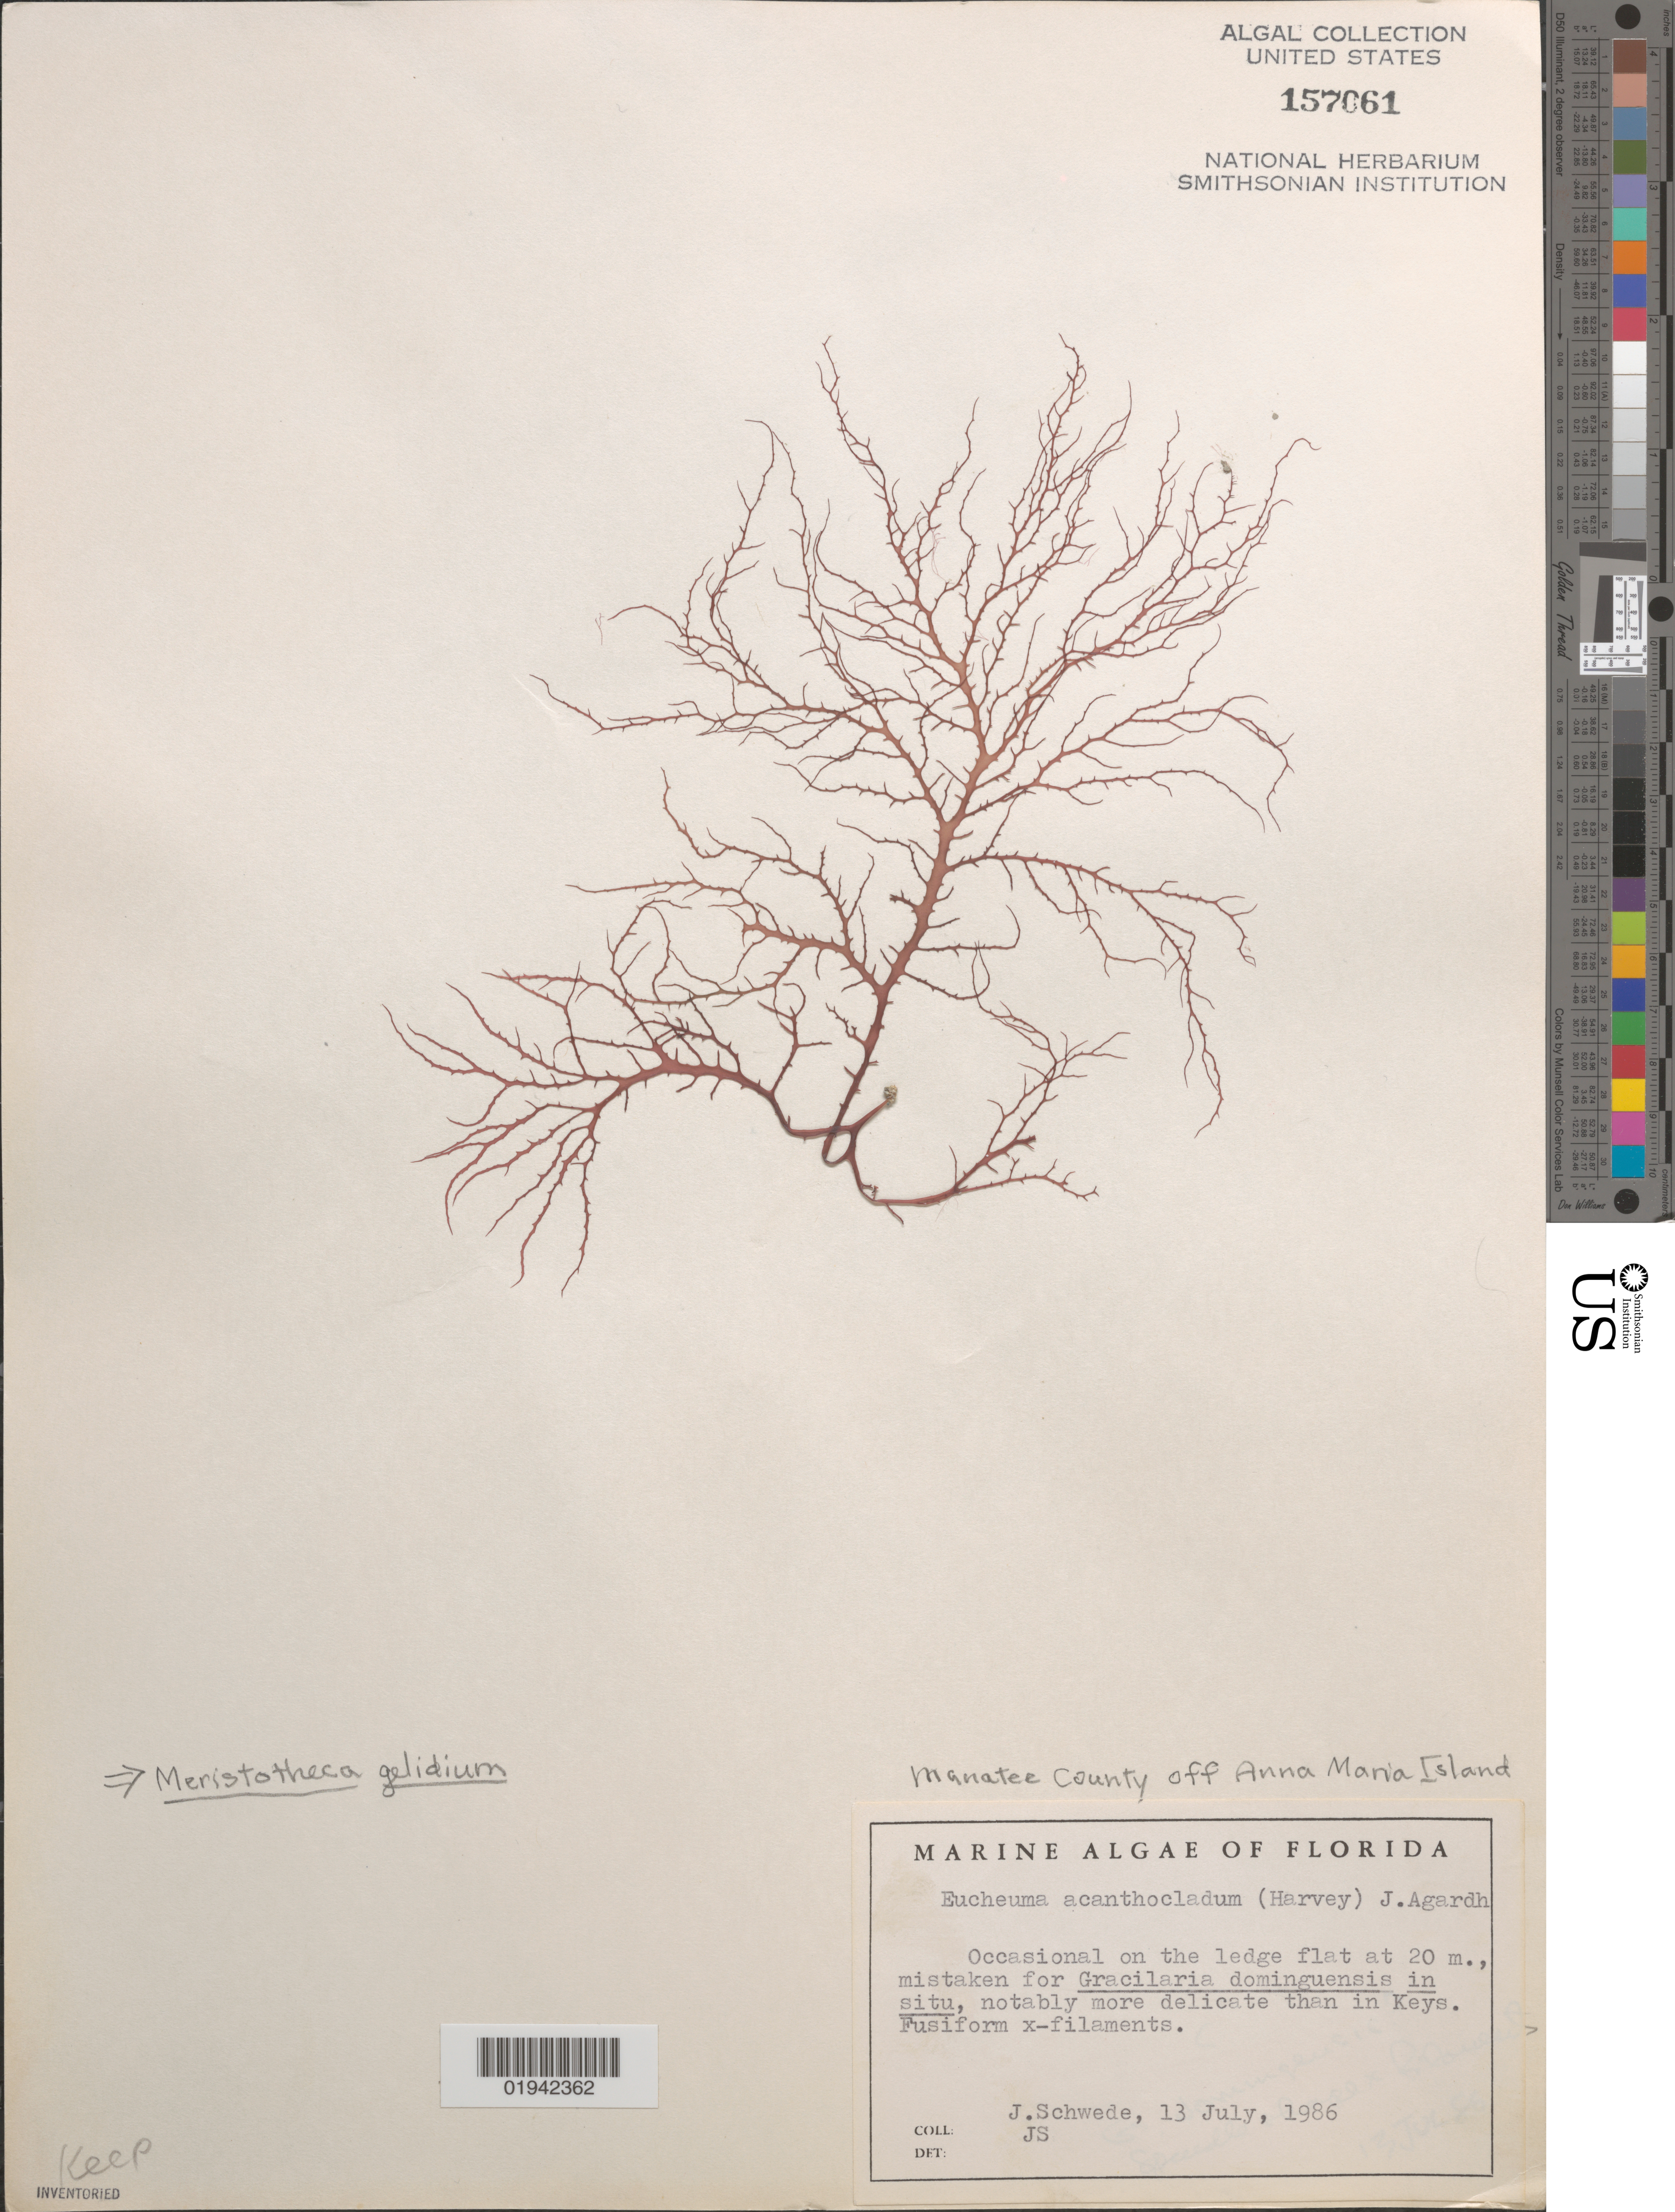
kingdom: Plantae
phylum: Rhodophyta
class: Florideophyceae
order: Gigartinales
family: Solieriaceae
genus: Meristotheca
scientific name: Meristotheca gelidium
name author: (J. Agardh) E.J. Faye & Masuda in E.J. Faye et al.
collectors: J. Schwede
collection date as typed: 13 Jul 1986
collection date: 1986-07-13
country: United States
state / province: Florida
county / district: Manatee County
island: Anna Maria Island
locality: Flat behind ledge at McCormick's trail site off Tampa Bay-Anna Maria Island (Tampa Bay-Ana Maria)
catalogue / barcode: US 157061